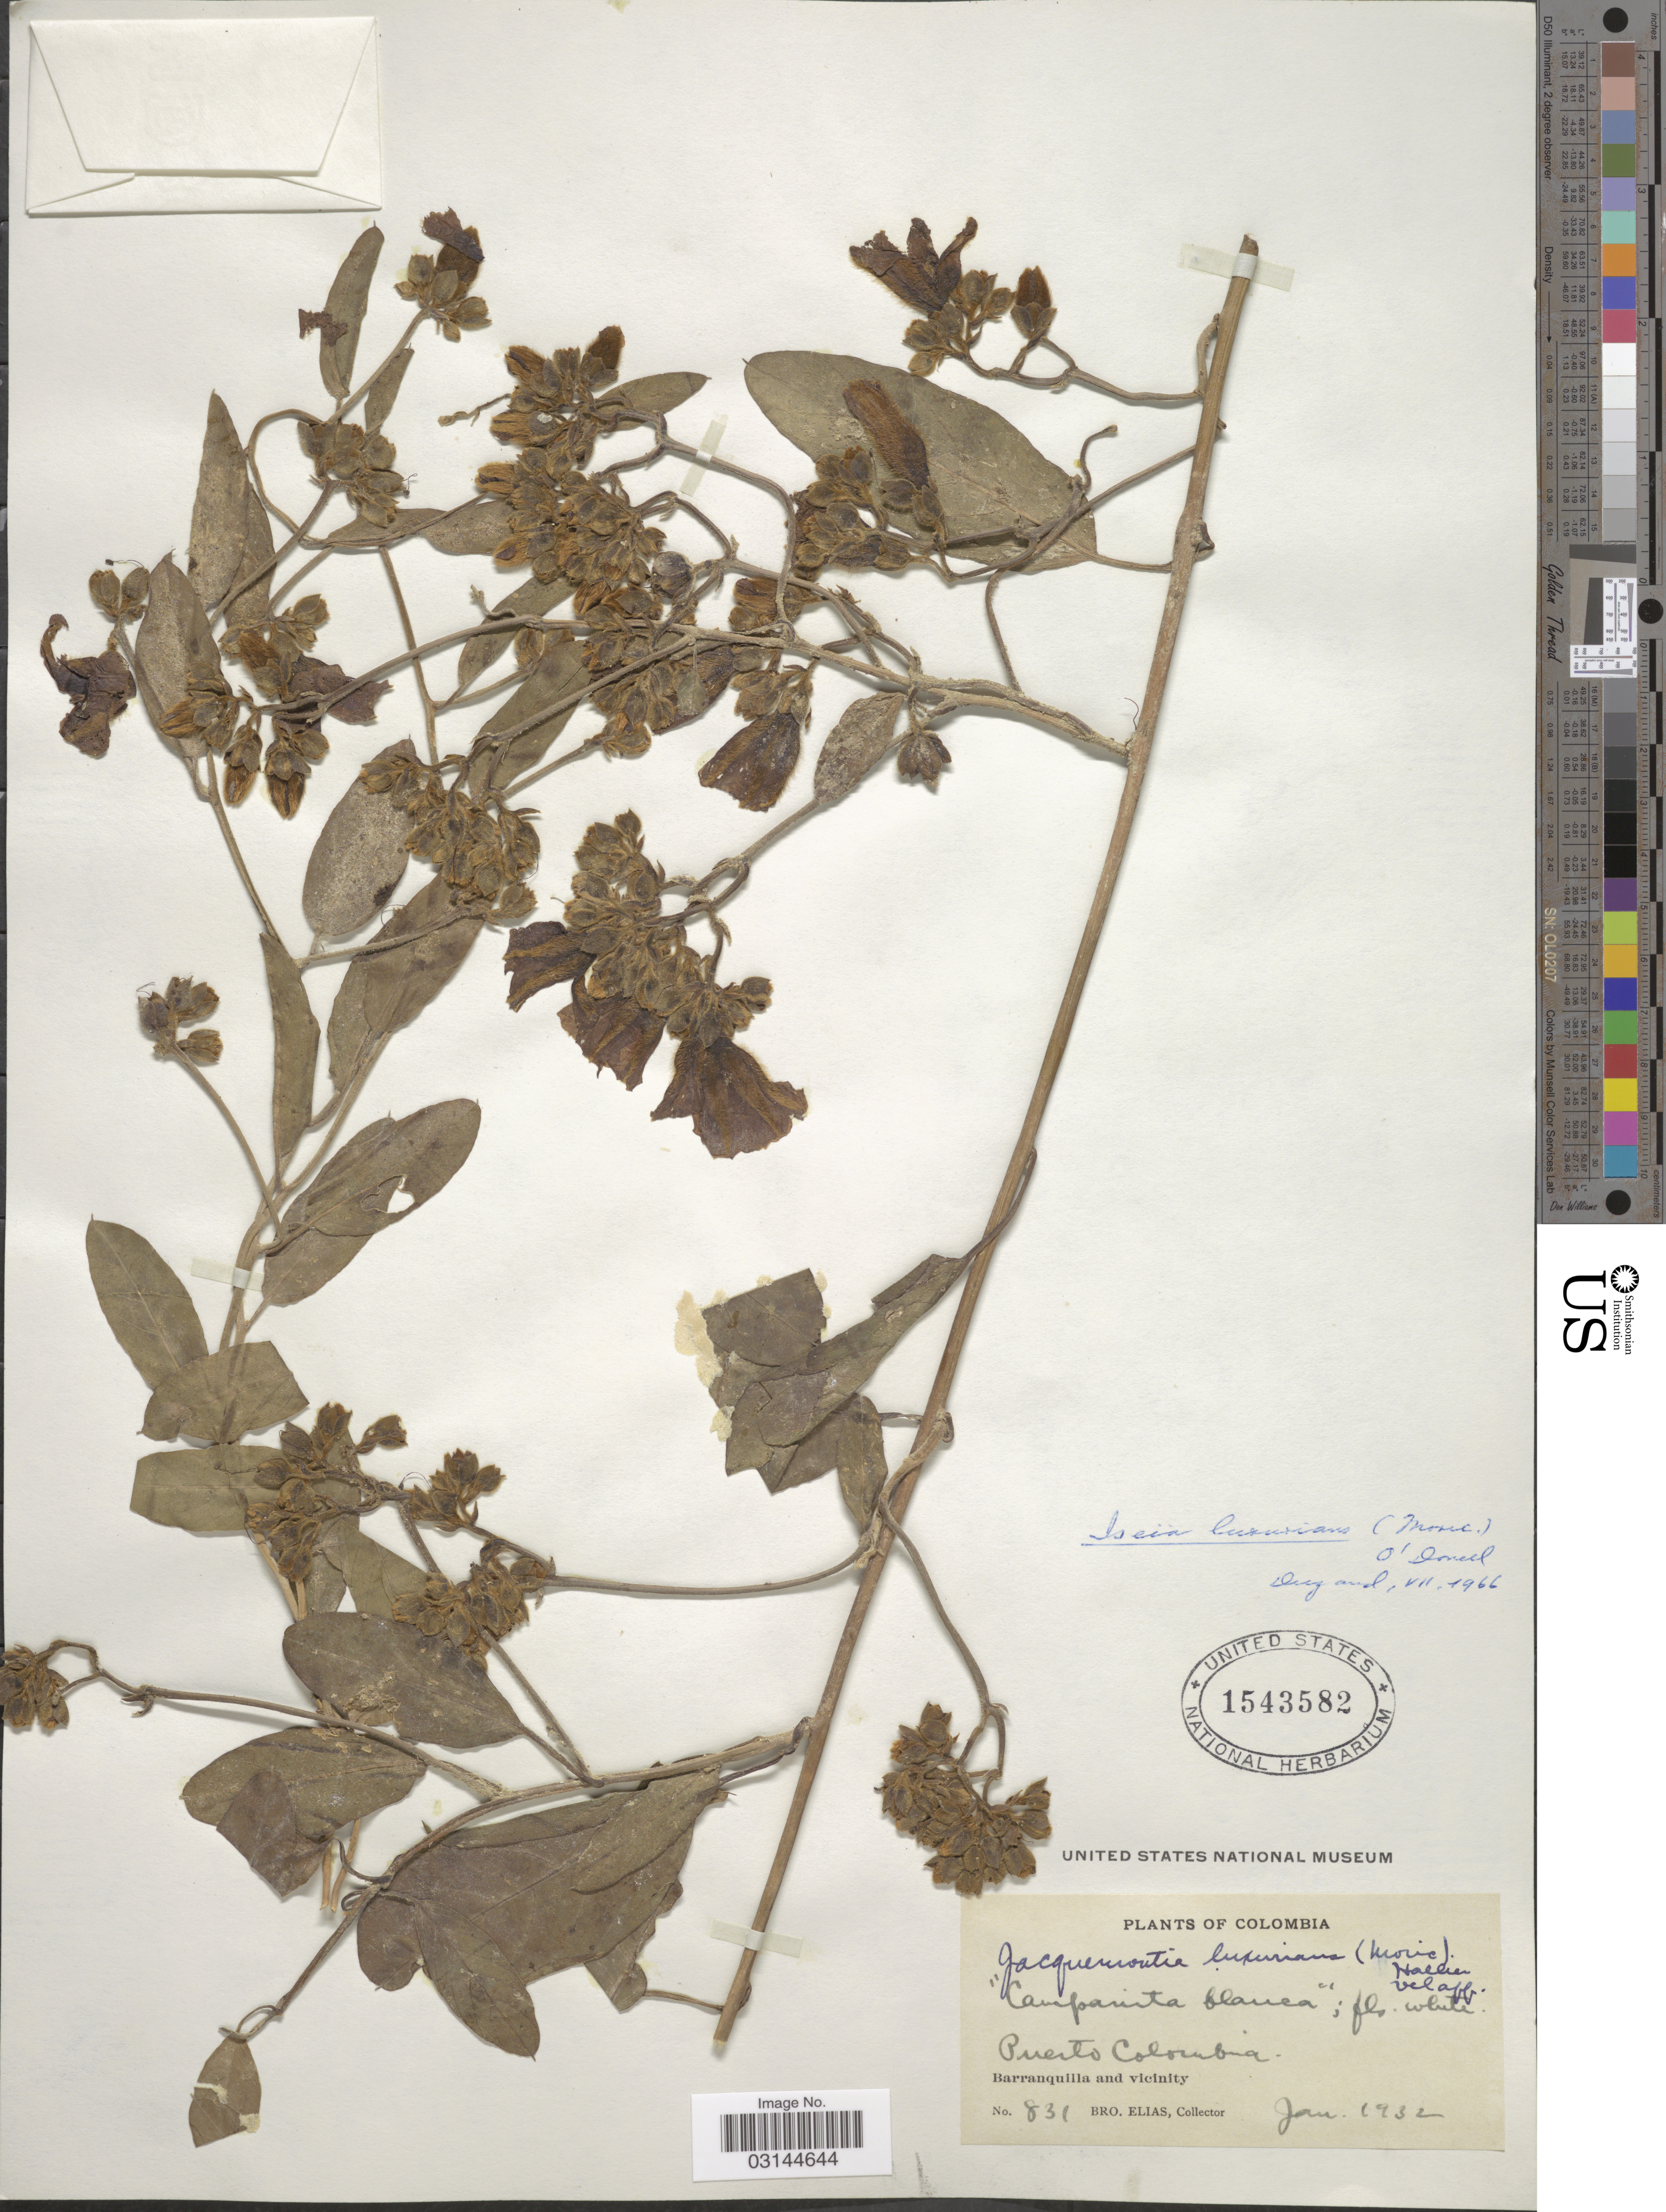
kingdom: Plantae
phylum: Tracheophyta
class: Magnoliopsida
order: Solanales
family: Convolvulaceae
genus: Aniseia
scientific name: Aniseia luxurians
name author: (Moric.) Athiê-Souza & Buril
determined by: Strong, Mark T., (BOT), Smithsonian Institution - National Museum of Natural History (UNITED STATES)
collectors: Bro. Elias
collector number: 831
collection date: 1932-01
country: Colombia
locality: Puerto Colombia. Barranquilla and vicinity.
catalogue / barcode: US 1543582